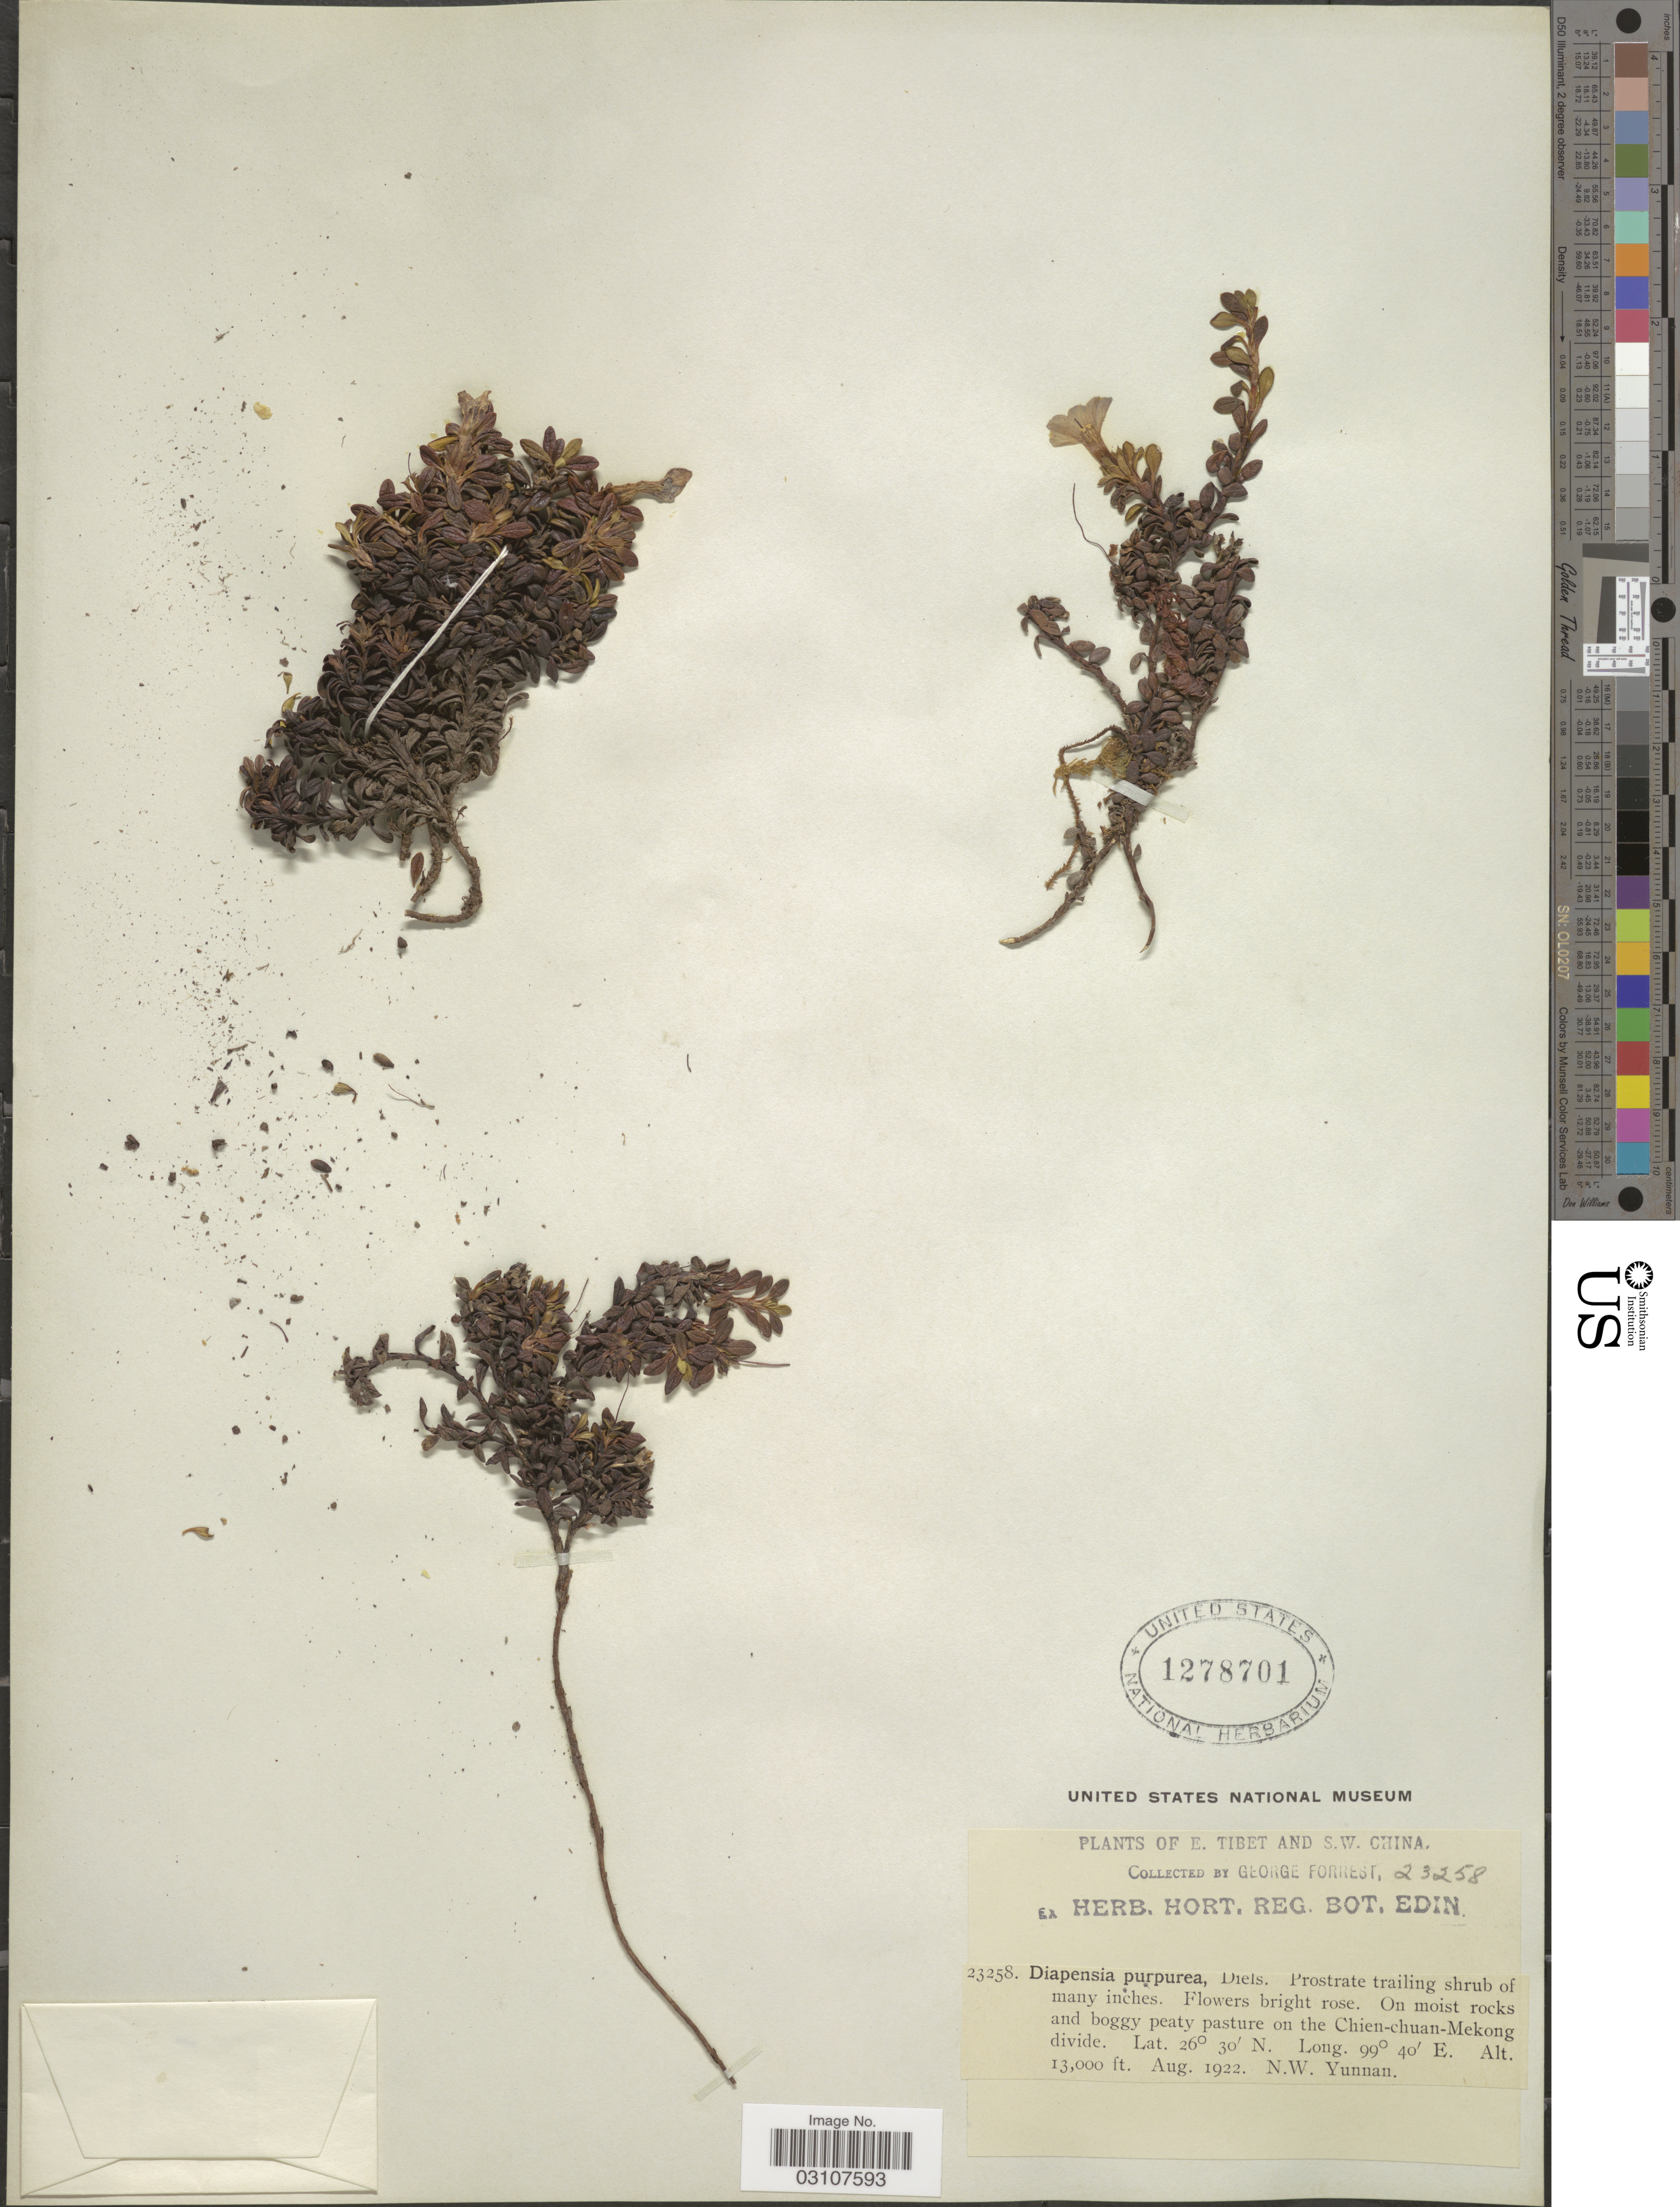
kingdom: Plantae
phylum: Tracheophyta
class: Magnoliopsida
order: Ericales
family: Diapensiaceae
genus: Diapensia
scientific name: Diapensia purpurea f. rosea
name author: W.E. Evans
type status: Isosyntype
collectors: G. Forrest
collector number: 23258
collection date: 1922-08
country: China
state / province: Yunnan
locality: E. Tibet and S.W. China. On moist rocks and boggy peaty pasture on the Chien-chuan-Mekong divide. N.W. Yunnan.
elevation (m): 3962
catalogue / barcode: US 1278701